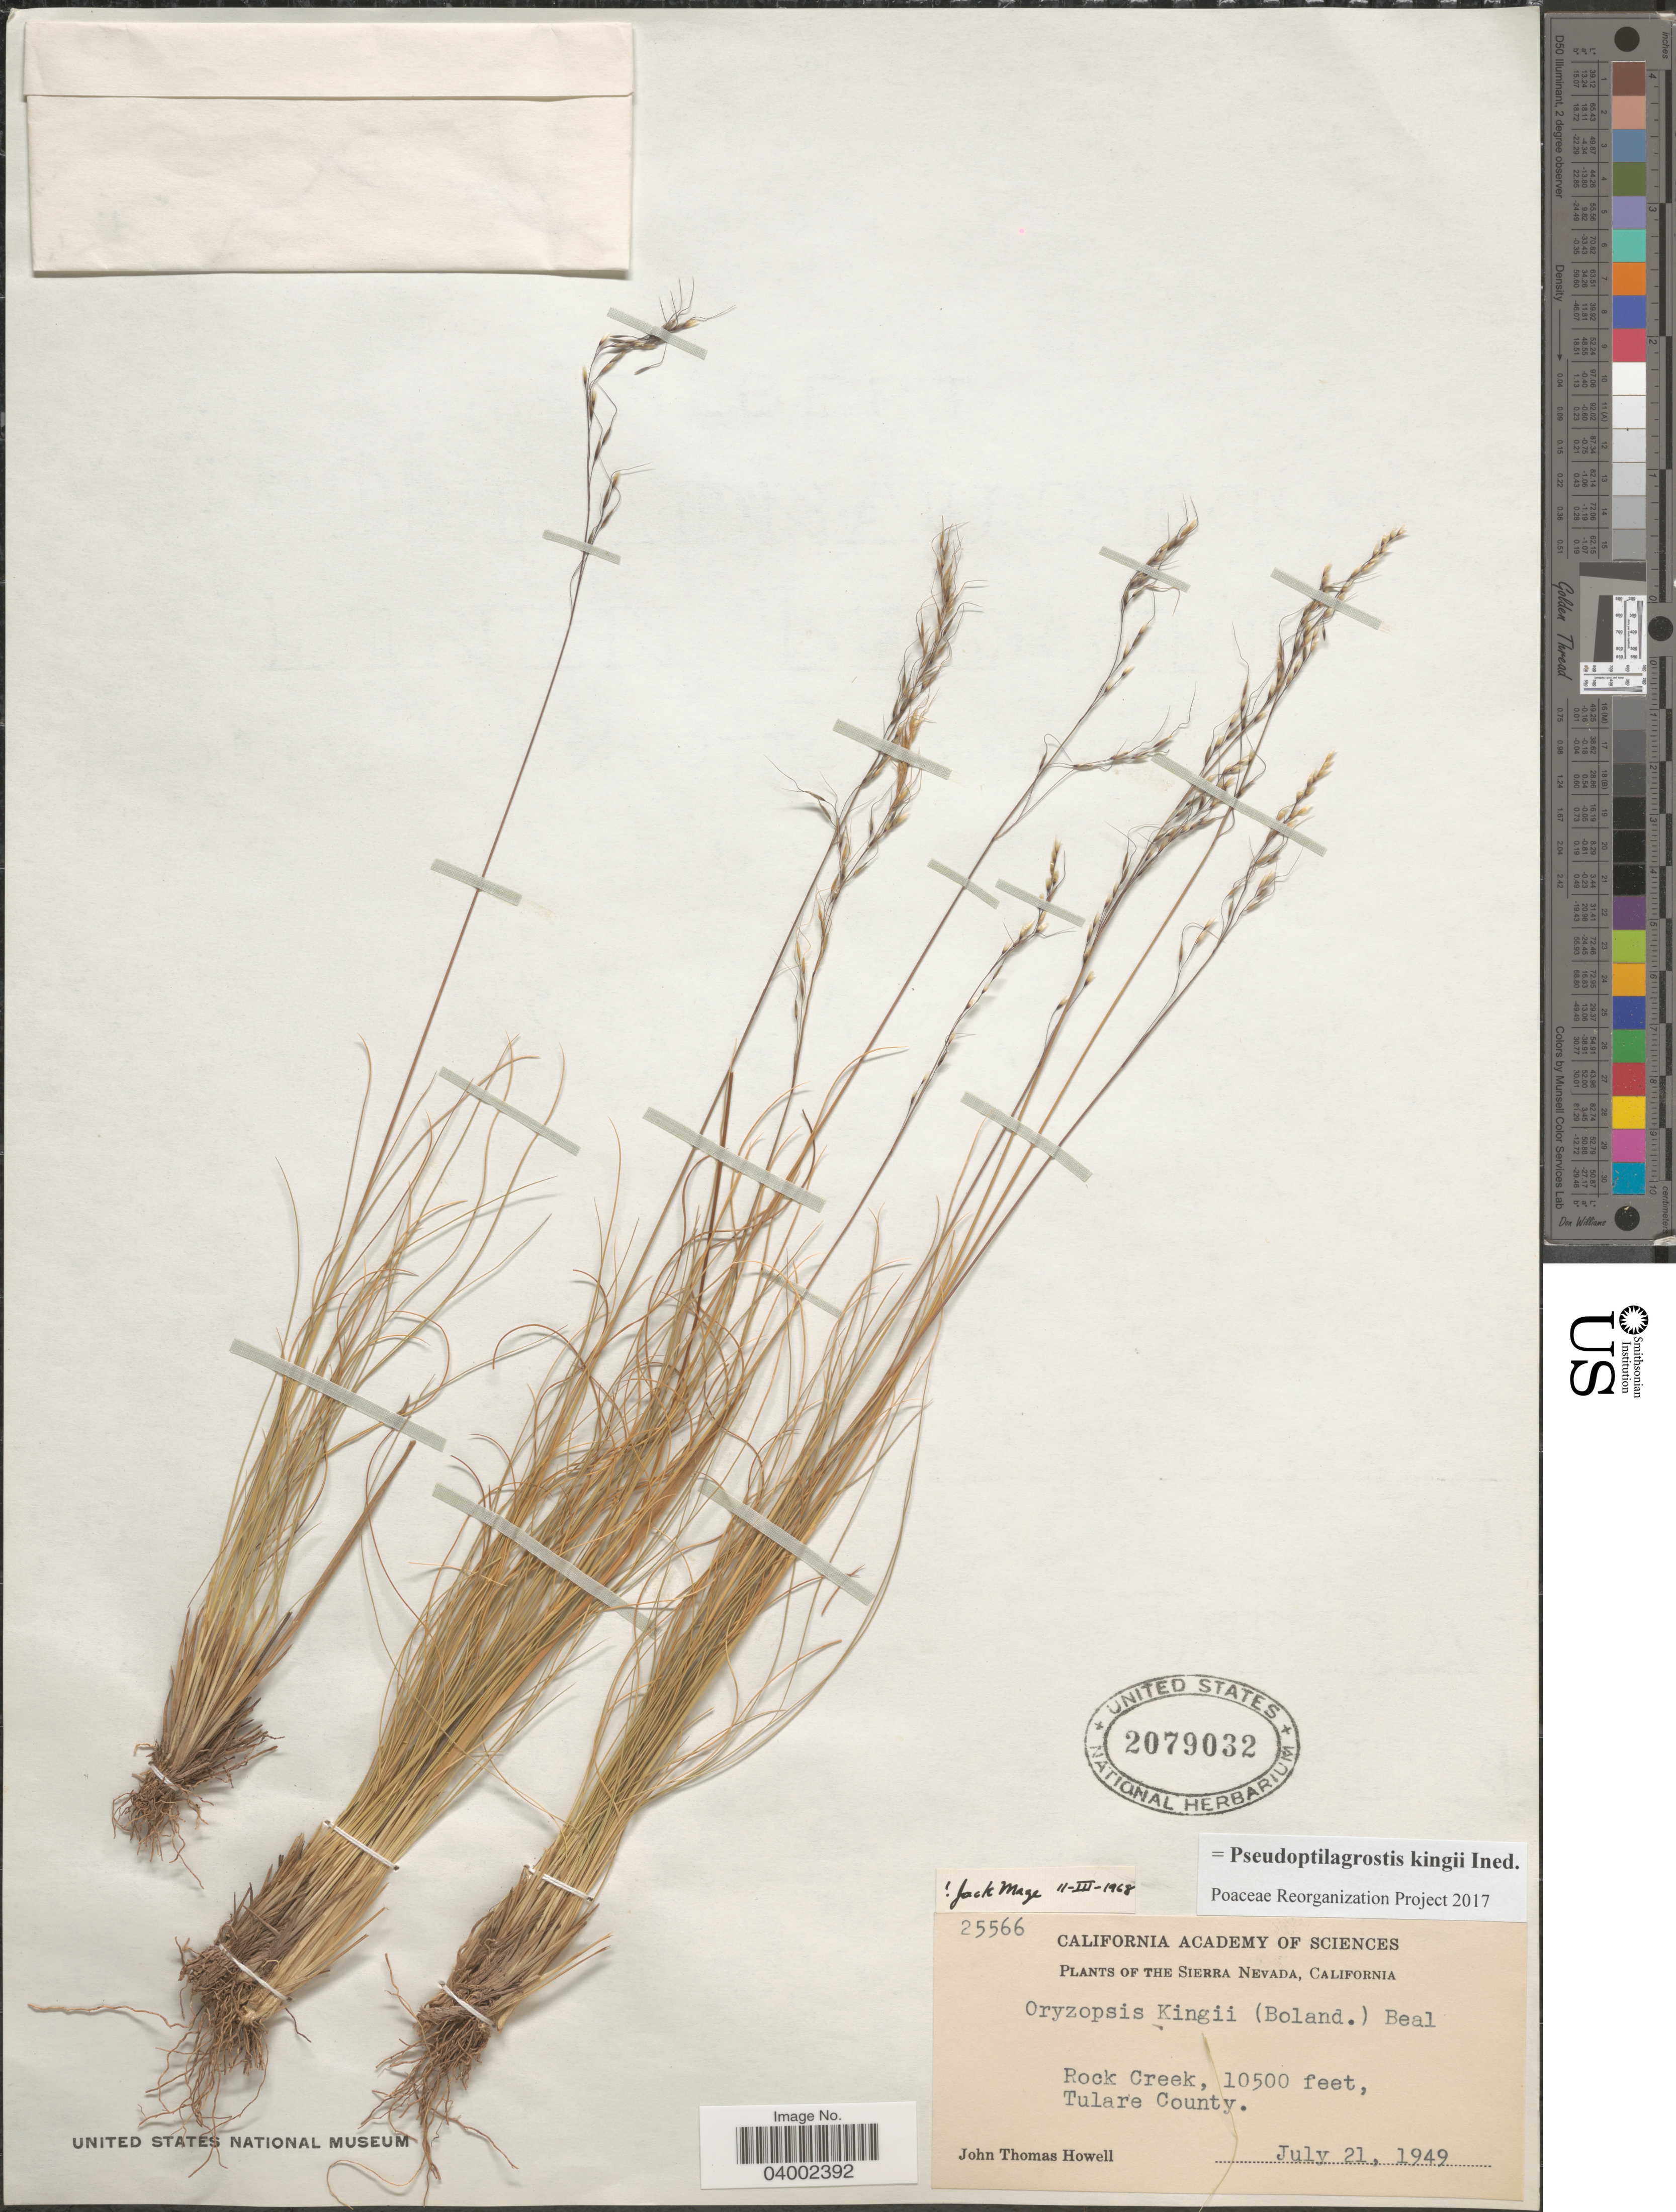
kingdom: Plantae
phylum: Tracheophyta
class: Liliopsida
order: Poales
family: Poaceae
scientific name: Pseudoptilagrostis kingii ined.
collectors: J. T. Howell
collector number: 25566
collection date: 1949-07-21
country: United States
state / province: California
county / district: Tulare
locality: Sierra Nevada. Rock Creek, Tulare County.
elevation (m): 3200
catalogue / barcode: US 2079032